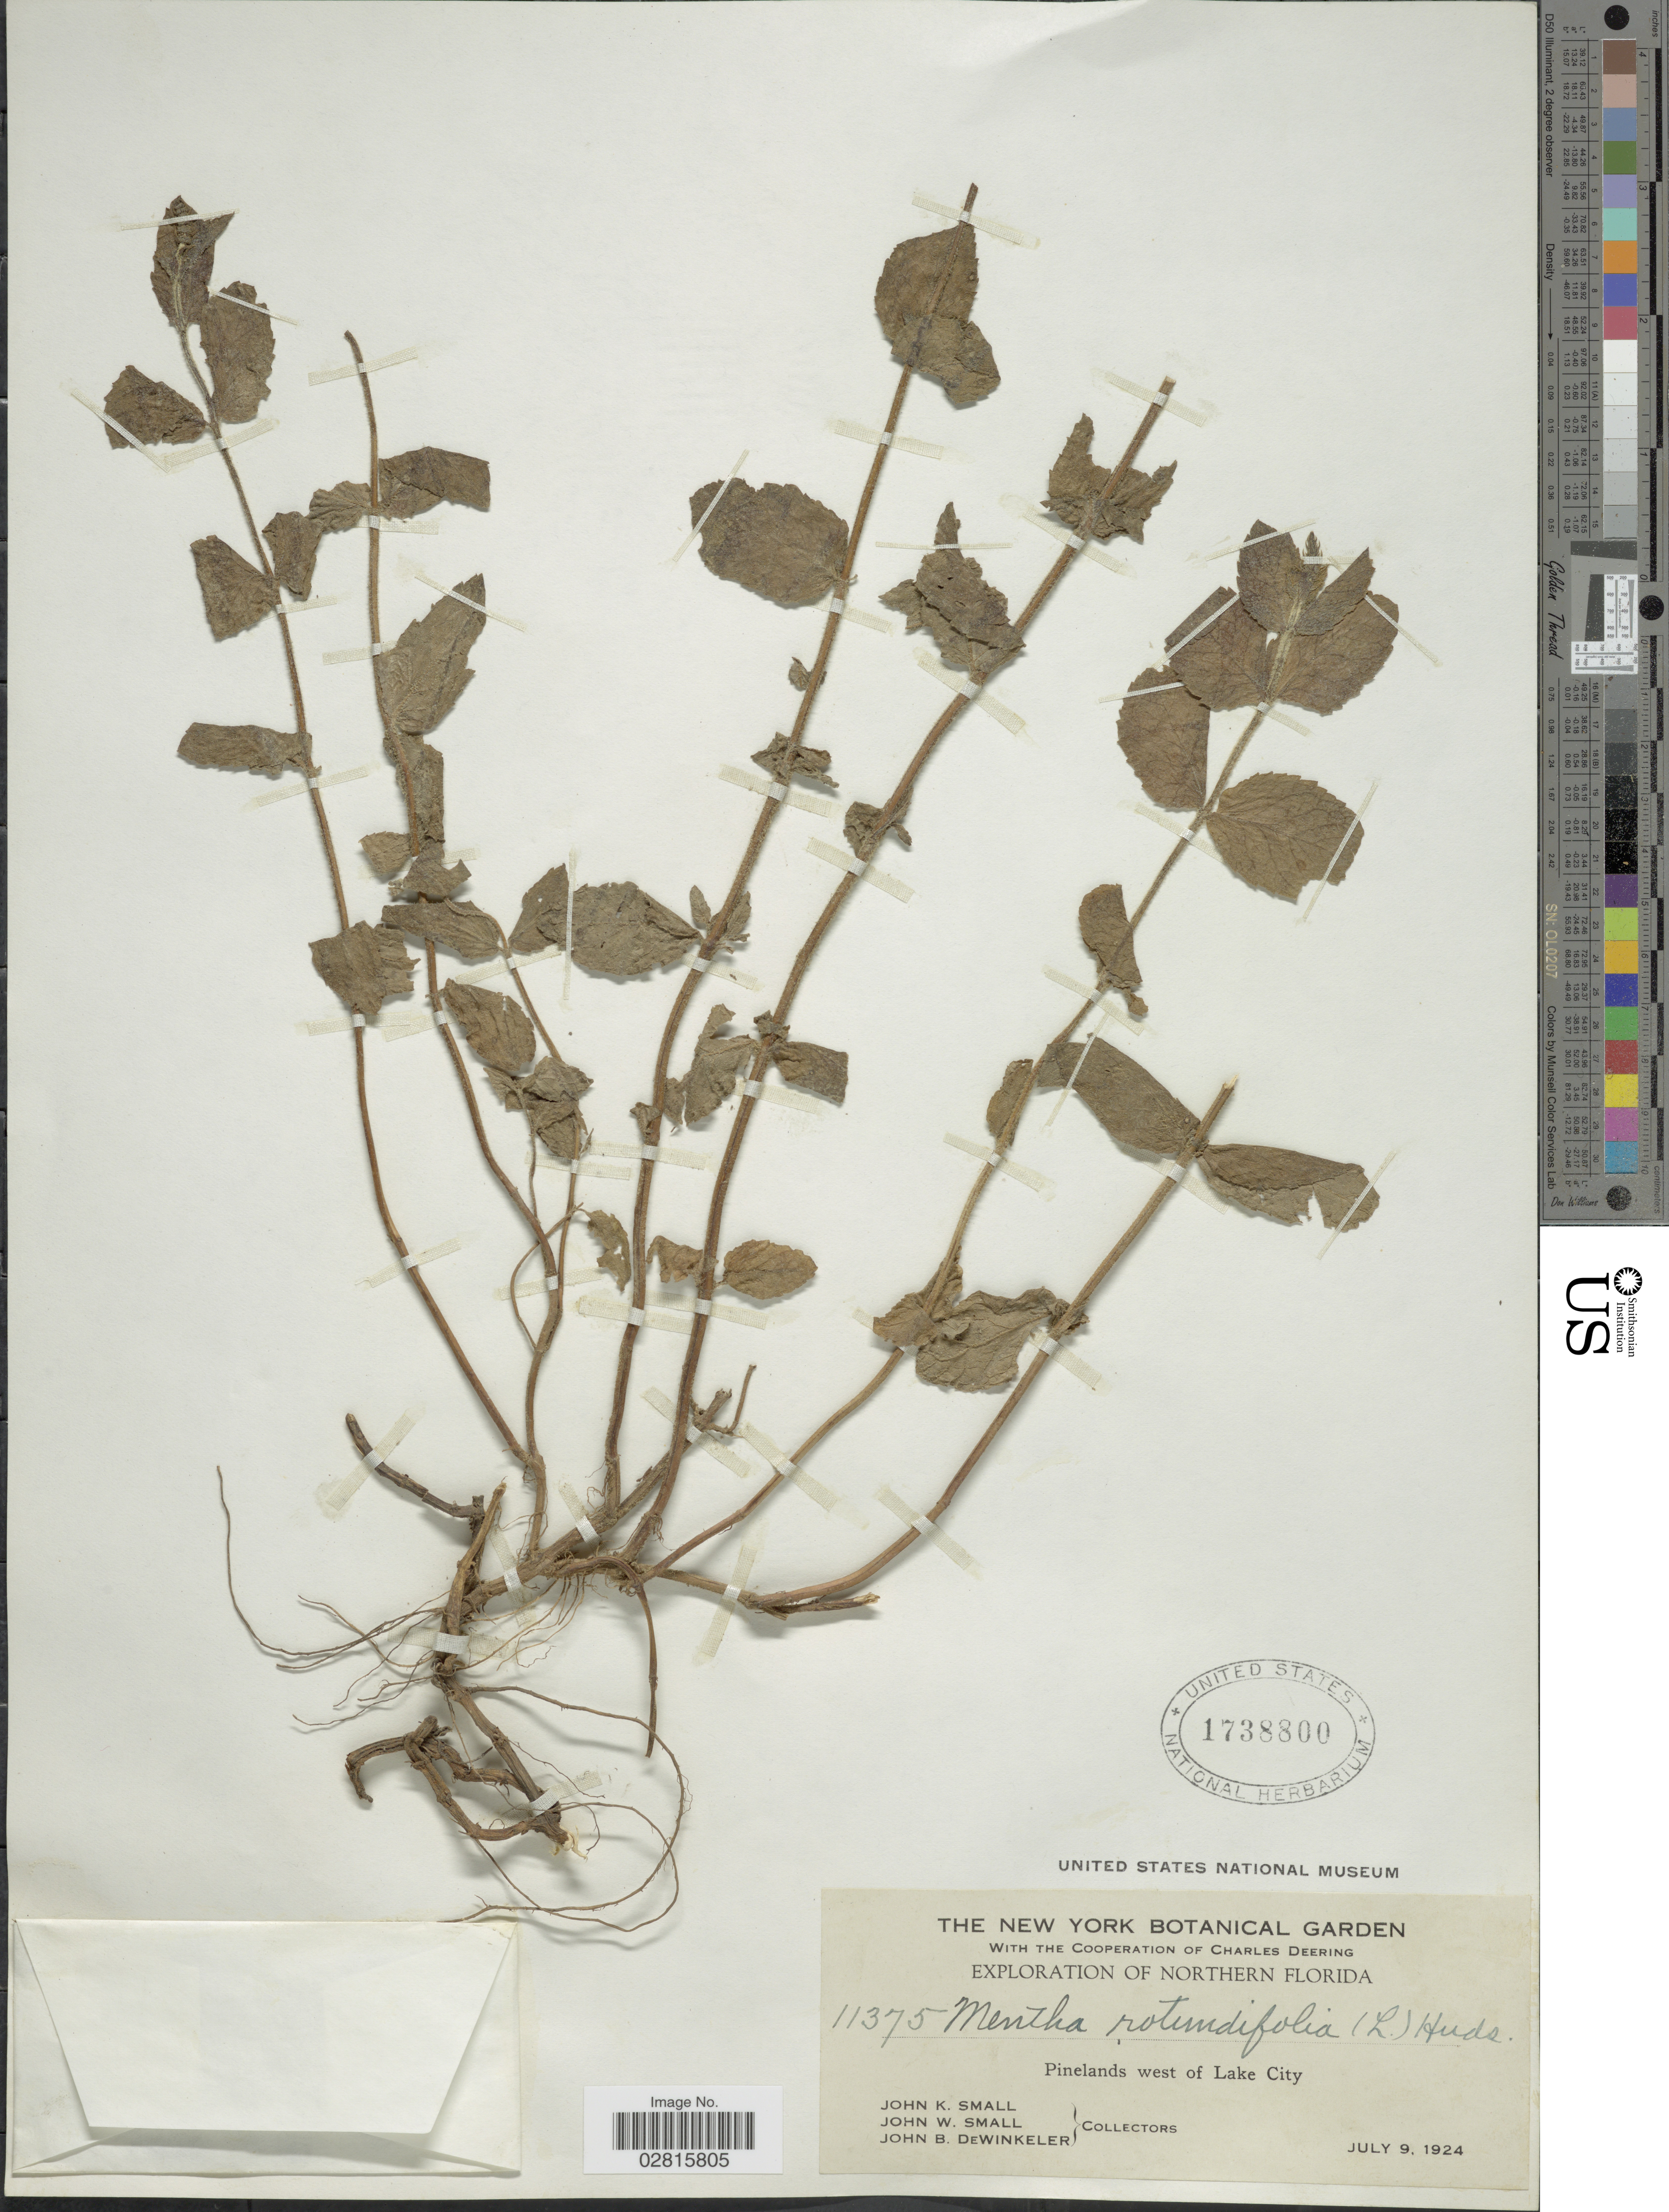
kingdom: Plantae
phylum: Tracheophyta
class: Magnoliopsida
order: Lamiales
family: Lamiaceae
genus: Mentha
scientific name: Mentha rotundifolia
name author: (L.) Huds.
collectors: J. K. Small, J. Small & J. B. Dewinkeler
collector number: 11375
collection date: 1924-07-09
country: United States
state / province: Florida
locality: Northern Florida. Pinelands west of Lake City.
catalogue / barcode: US 1738800